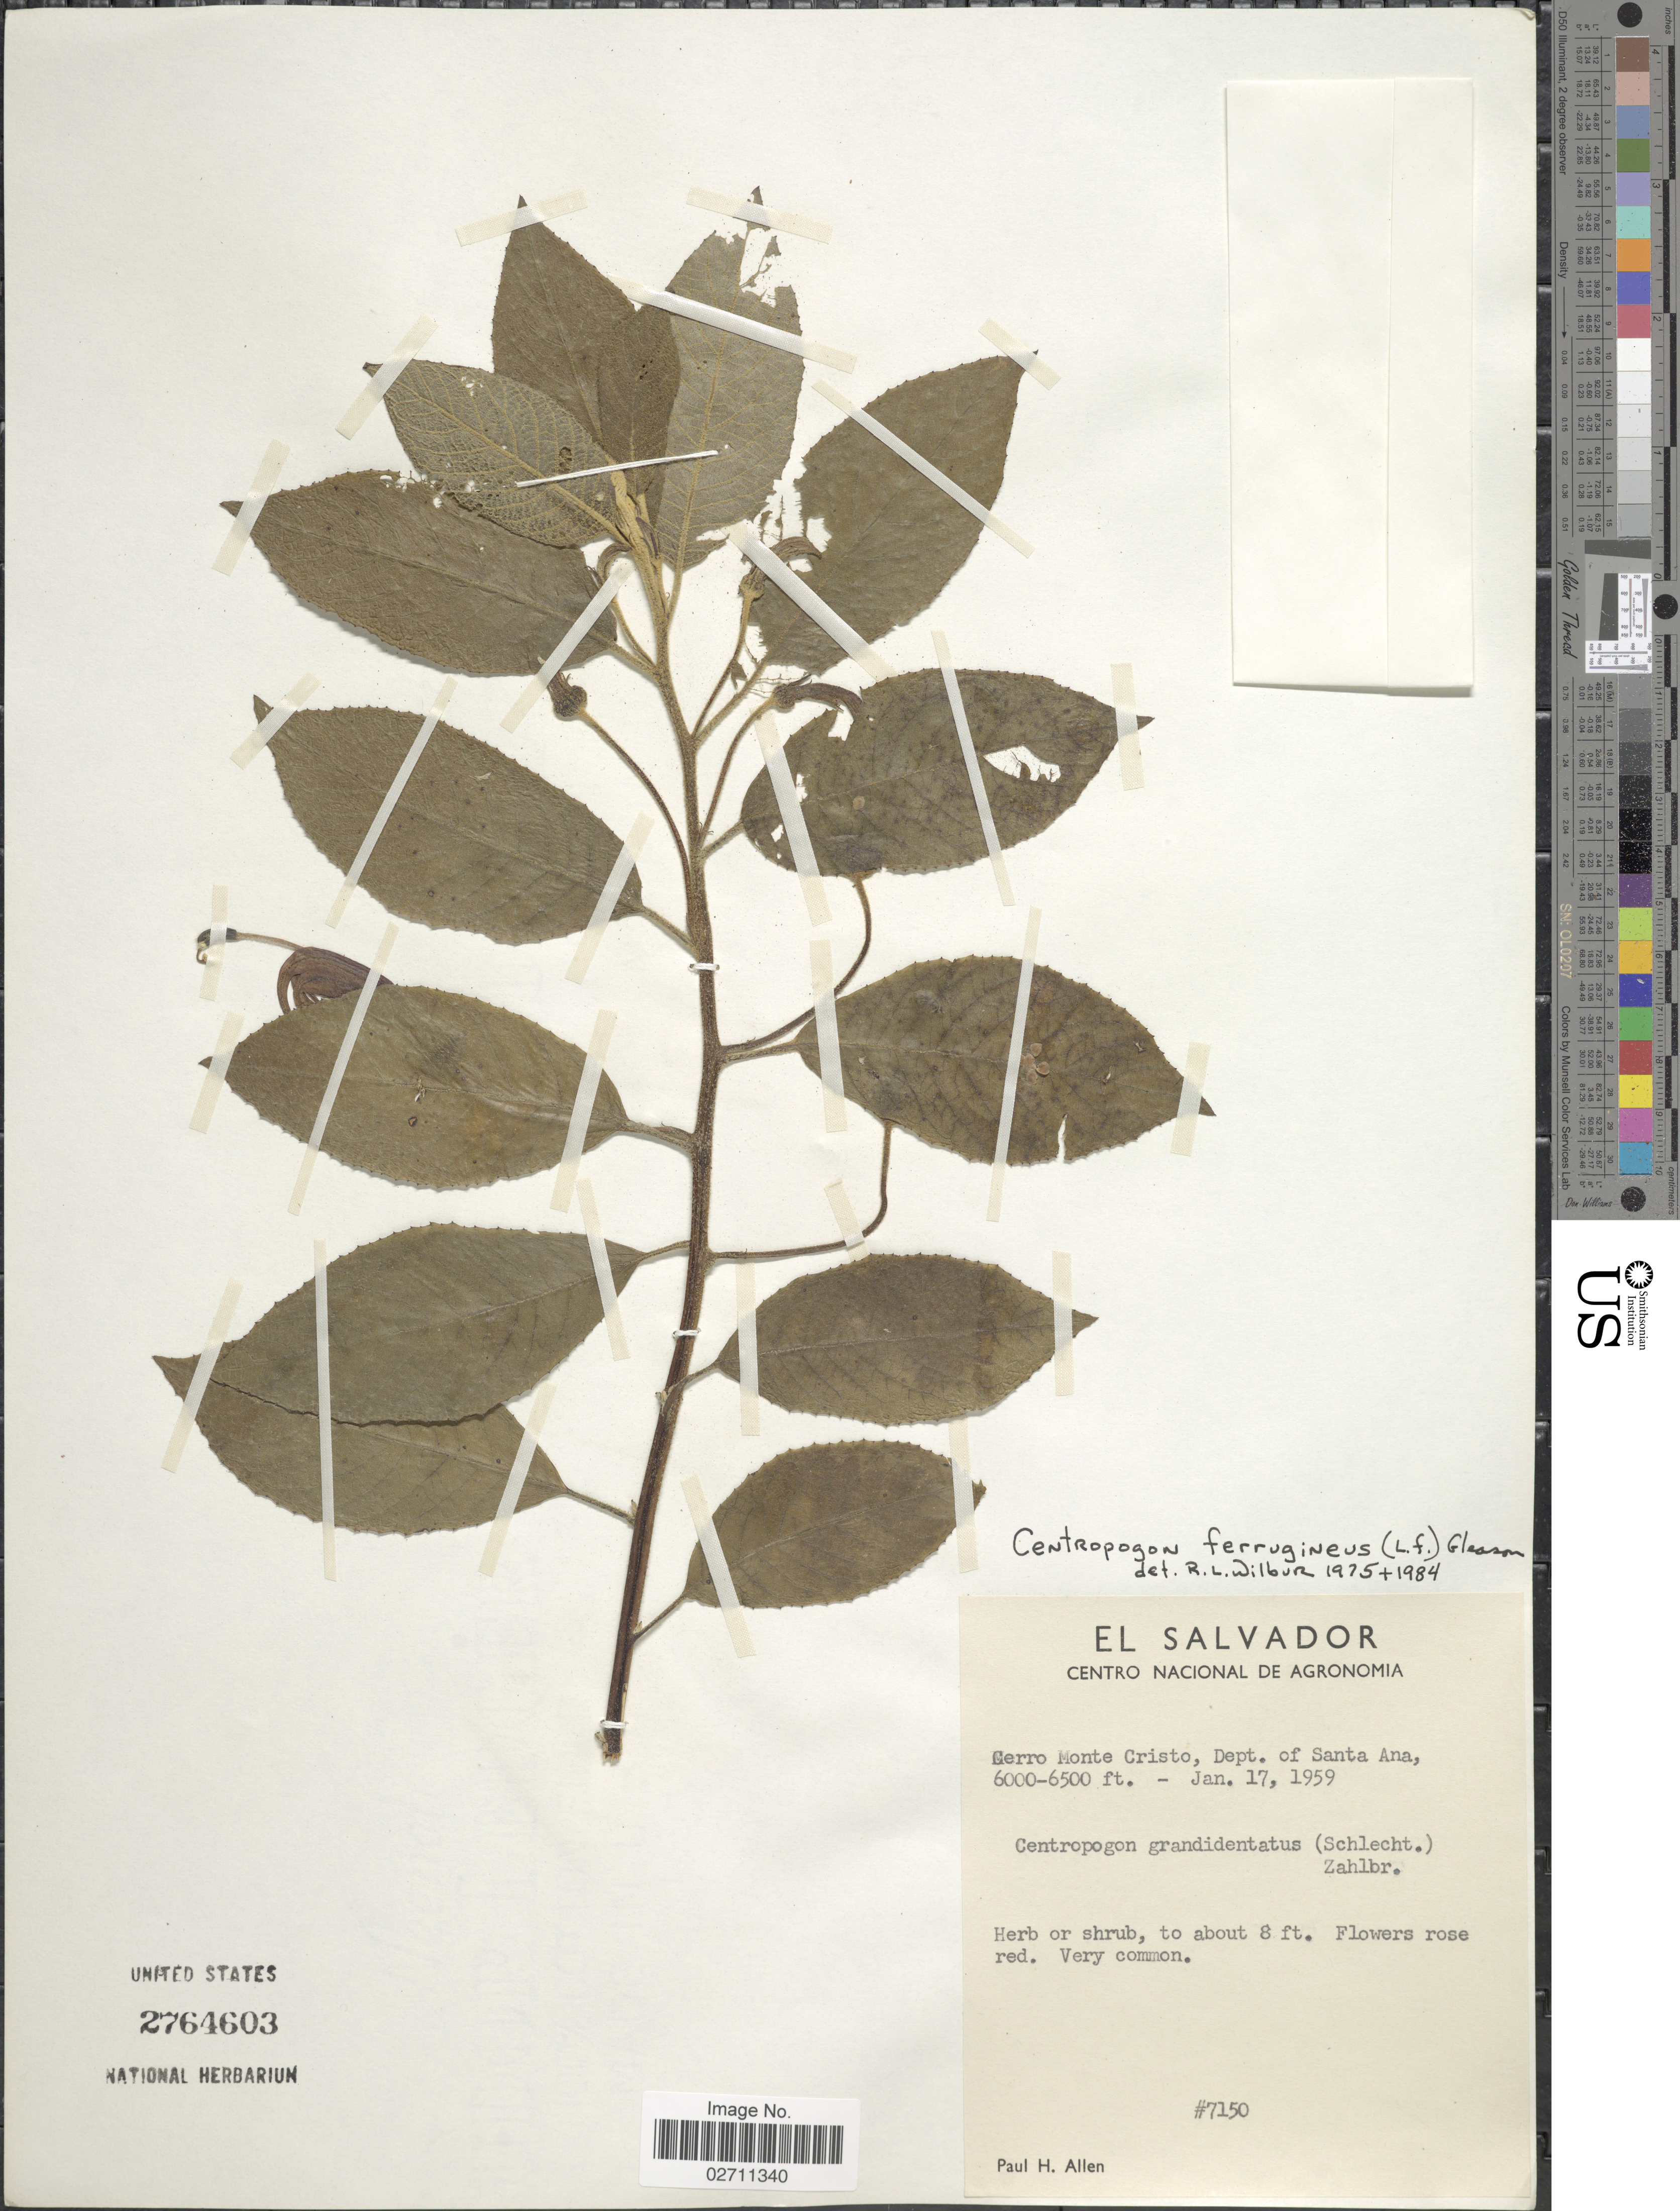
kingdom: Plantae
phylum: Tracheophyta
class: Magnoliopsida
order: Asterales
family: Campanulaceae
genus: Centropogon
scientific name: Centropogon ferrugineus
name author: (L. f.) Gleason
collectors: P. H. Allen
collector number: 7150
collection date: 1959-01-17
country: El Salvador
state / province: Santa Ana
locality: Cerro Monte Cristo.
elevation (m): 1829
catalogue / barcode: US 2764603